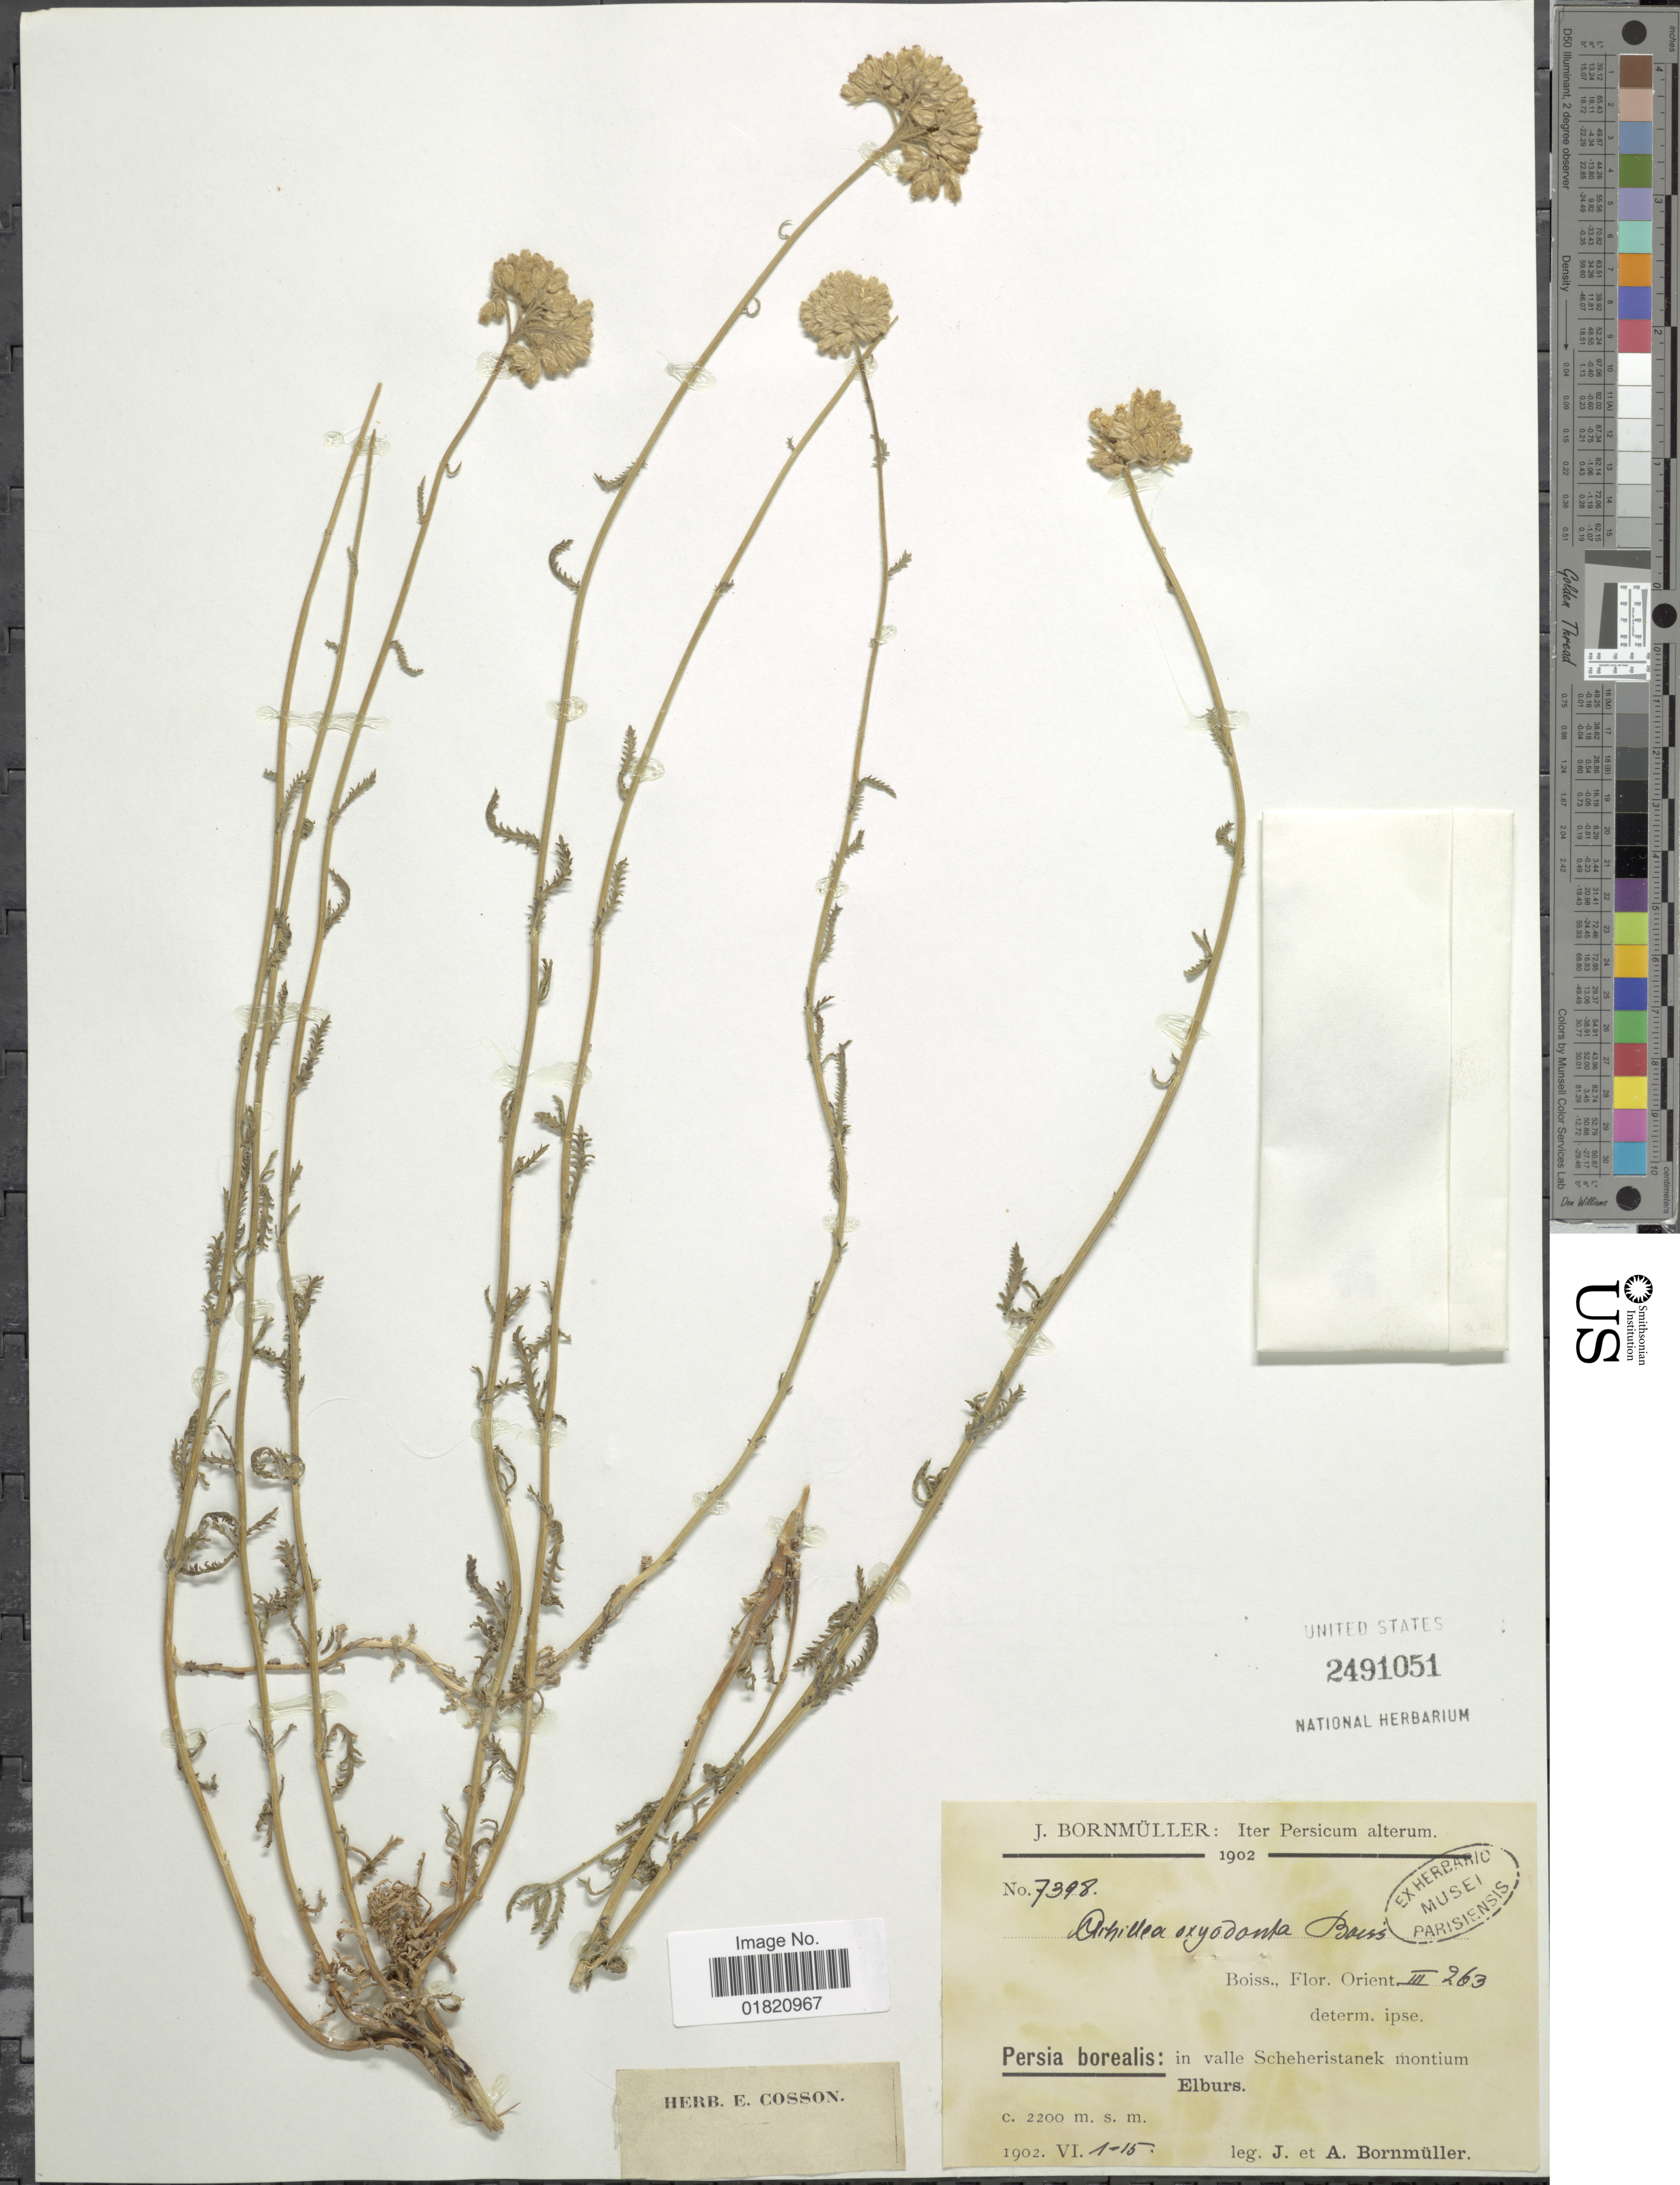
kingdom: Plantae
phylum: Tracheophyta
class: Magnoliopsida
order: Asterales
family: Asteraceae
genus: Achillea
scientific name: Achillea oxyodonata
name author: (DC.) Sch. Bip.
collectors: J. Bornmüller & F. Bornmüller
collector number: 7398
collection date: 1902-06-01/1902-06-15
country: Iran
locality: Persicum alterum. Persia borealis: in valle Scheheristanek montium Elburs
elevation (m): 2200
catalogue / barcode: US 2491051